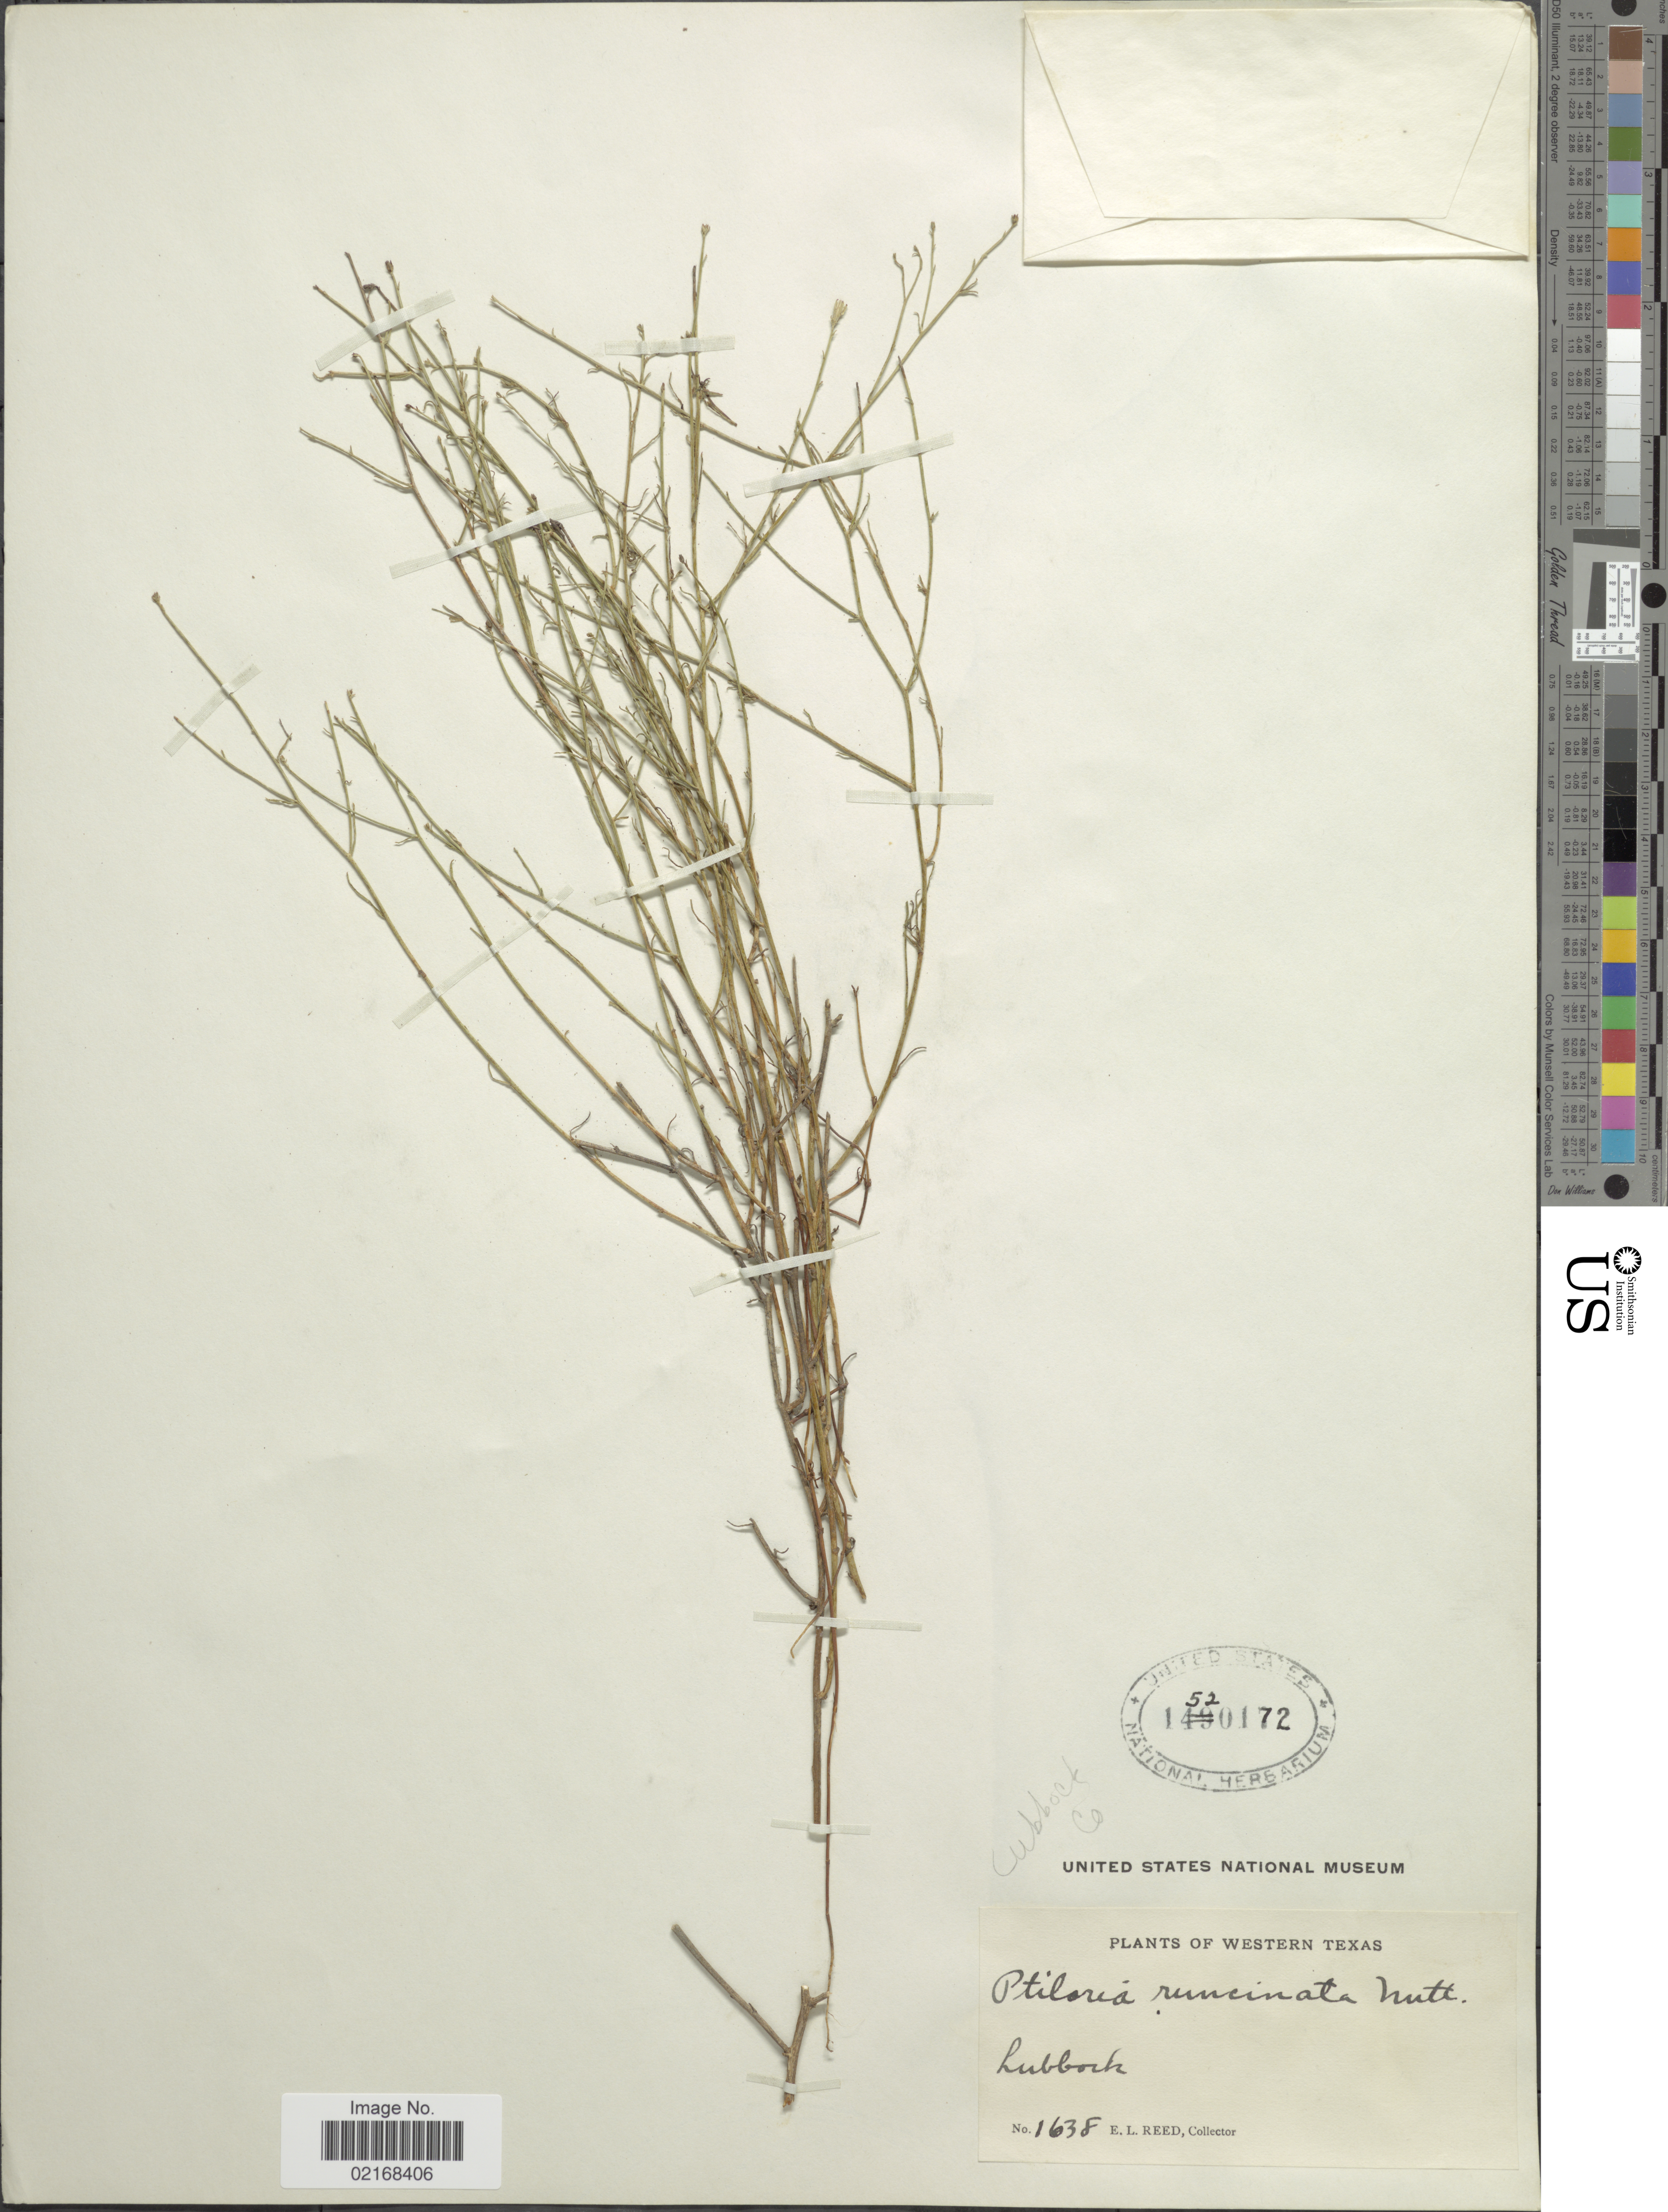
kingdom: Plantae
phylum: Tracheophyta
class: Magnoliopsida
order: Asterales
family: Asteraceae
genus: Stephanomeria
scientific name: Stephanomeria runcinata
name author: Nutt.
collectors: E. Reed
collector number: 1638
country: United States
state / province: Texas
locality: Western Texas, Lubbock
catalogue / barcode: US 1520172